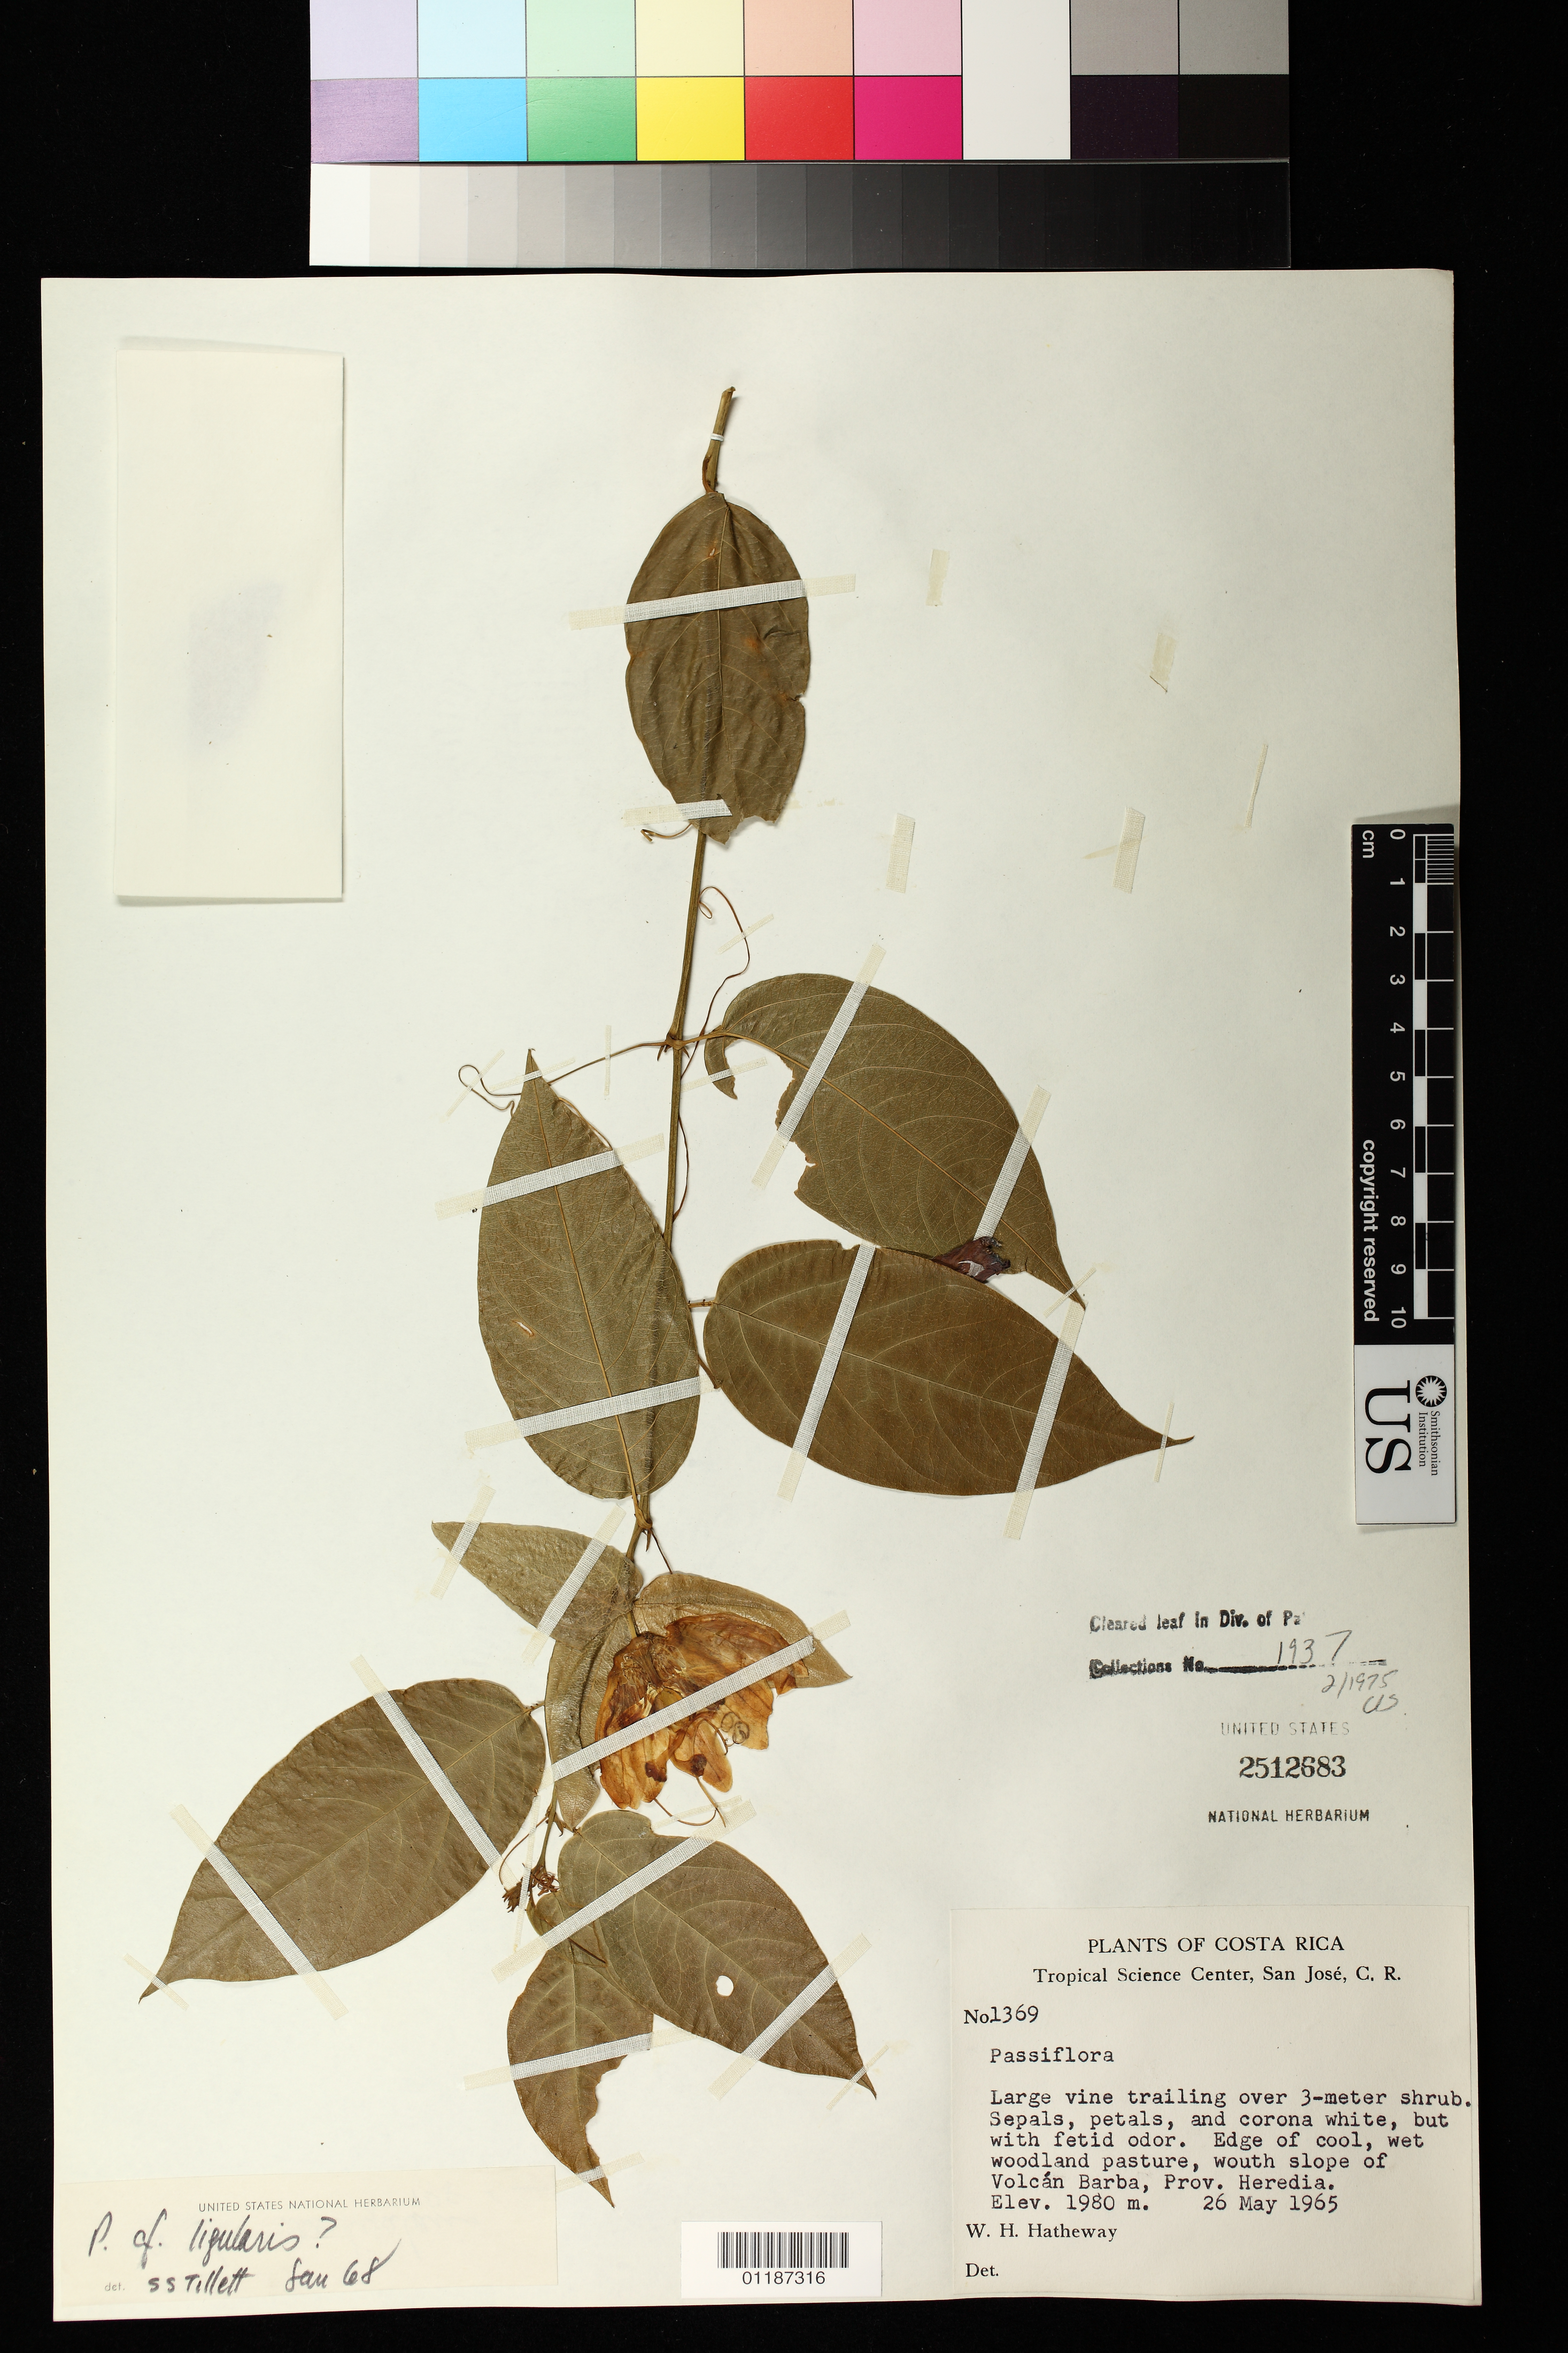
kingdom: Plantae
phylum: Tracheophyta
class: Magnoliopsida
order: Malpighiales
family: Passifloraceae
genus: Passiflora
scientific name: Passiflora ligularis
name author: Juss.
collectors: W. H. Hatheway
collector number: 1369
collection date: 1965-05-26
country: Costa Rica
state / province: Heredia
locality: South slope of Volcan Barba [Barva]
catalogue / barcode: US 2512683